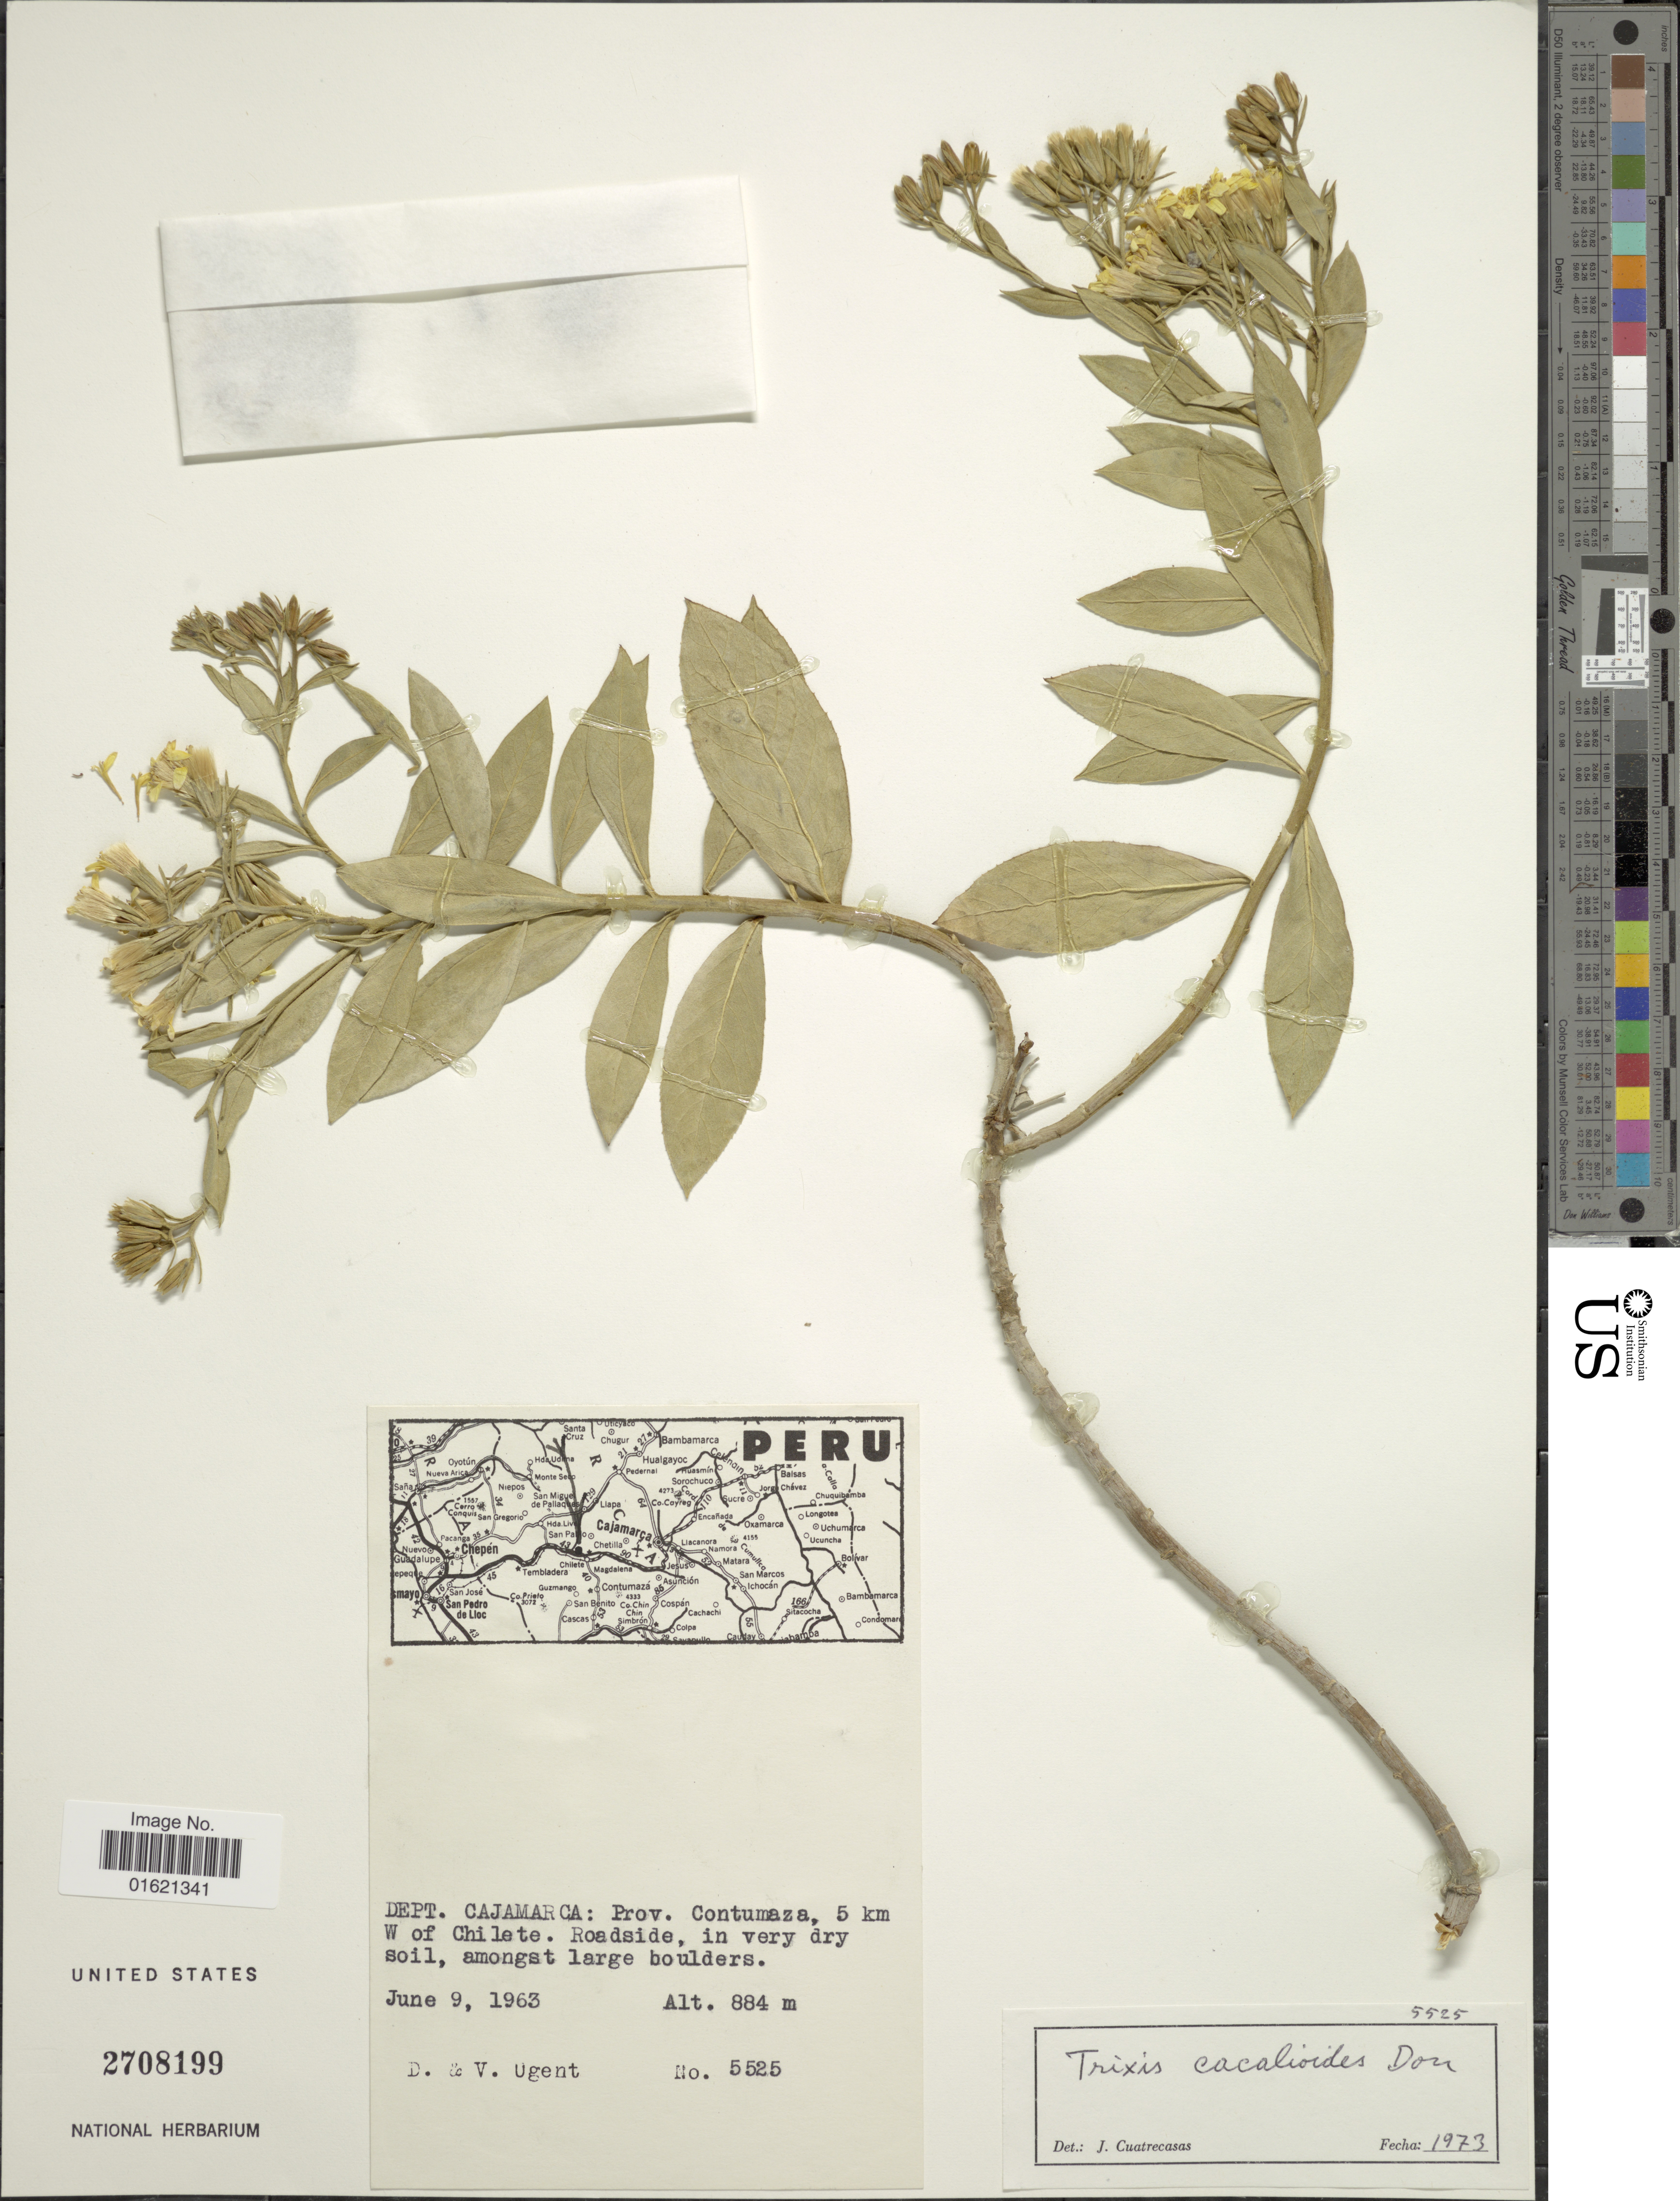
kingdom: Plantae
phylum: Tracheophyta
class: Magnoliopsida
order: Asterales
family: Asteraceae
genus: Trixis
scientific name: Trixis cacalioides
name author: (Kunth) D. Don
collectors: D. Ugent & V. Ugent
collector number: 5525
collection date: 1963-06-09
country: Peru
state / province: Cajamarca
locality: Dept, Cajamarca: Prov. Contumaza, 5 km W of Chilete, Roadside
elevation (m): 884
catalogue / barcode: US 2708199